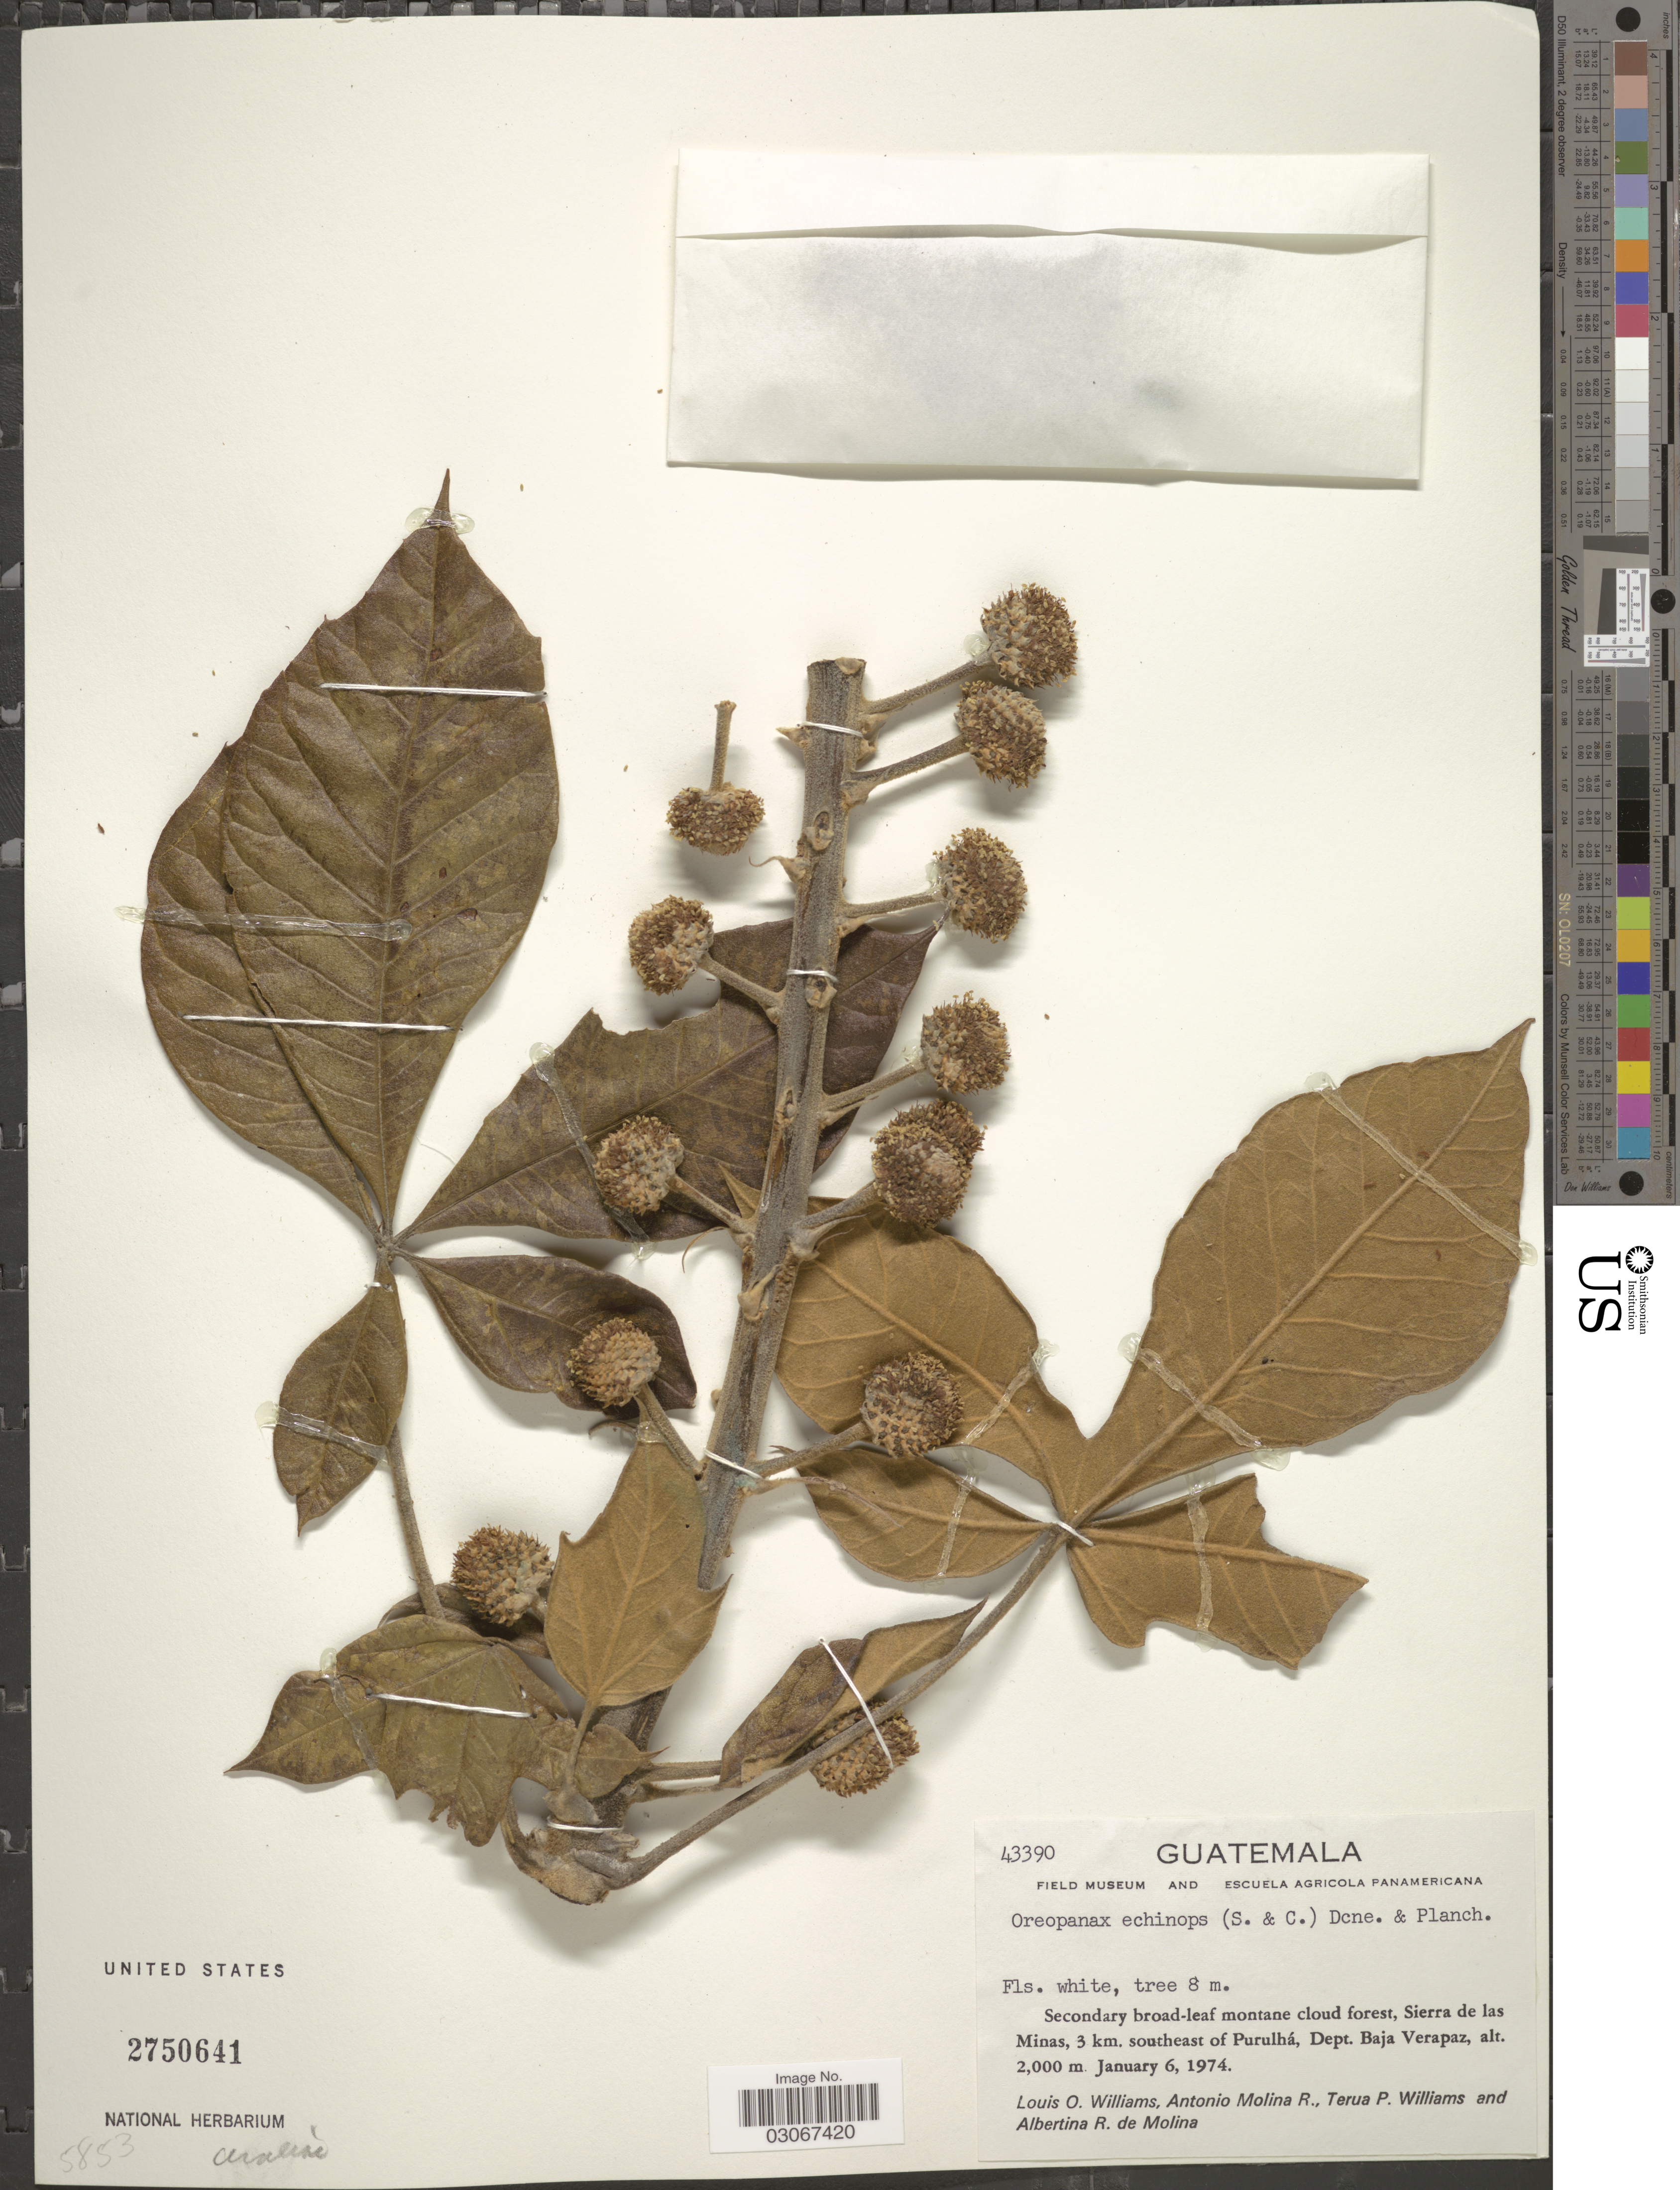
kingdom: Plantae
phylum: Tracheophyta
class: Magnoliopsida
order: Apiales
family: Araliaceae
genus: Oreopanax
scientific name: Oreopanax echinops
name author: (Schltdl. & Cham.) Decne. & Planch.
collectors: L. O. Williams, A. Molina R., T. Williams & A. R. Molina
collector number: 43390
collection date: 1974-01-06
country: Guatemala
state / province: Baja Verapaz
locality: Sierra de las Minas, 3 km. southeast of Purulhá, Dept. Baja Verapaz.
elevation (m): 2000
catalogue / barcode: US 2750641